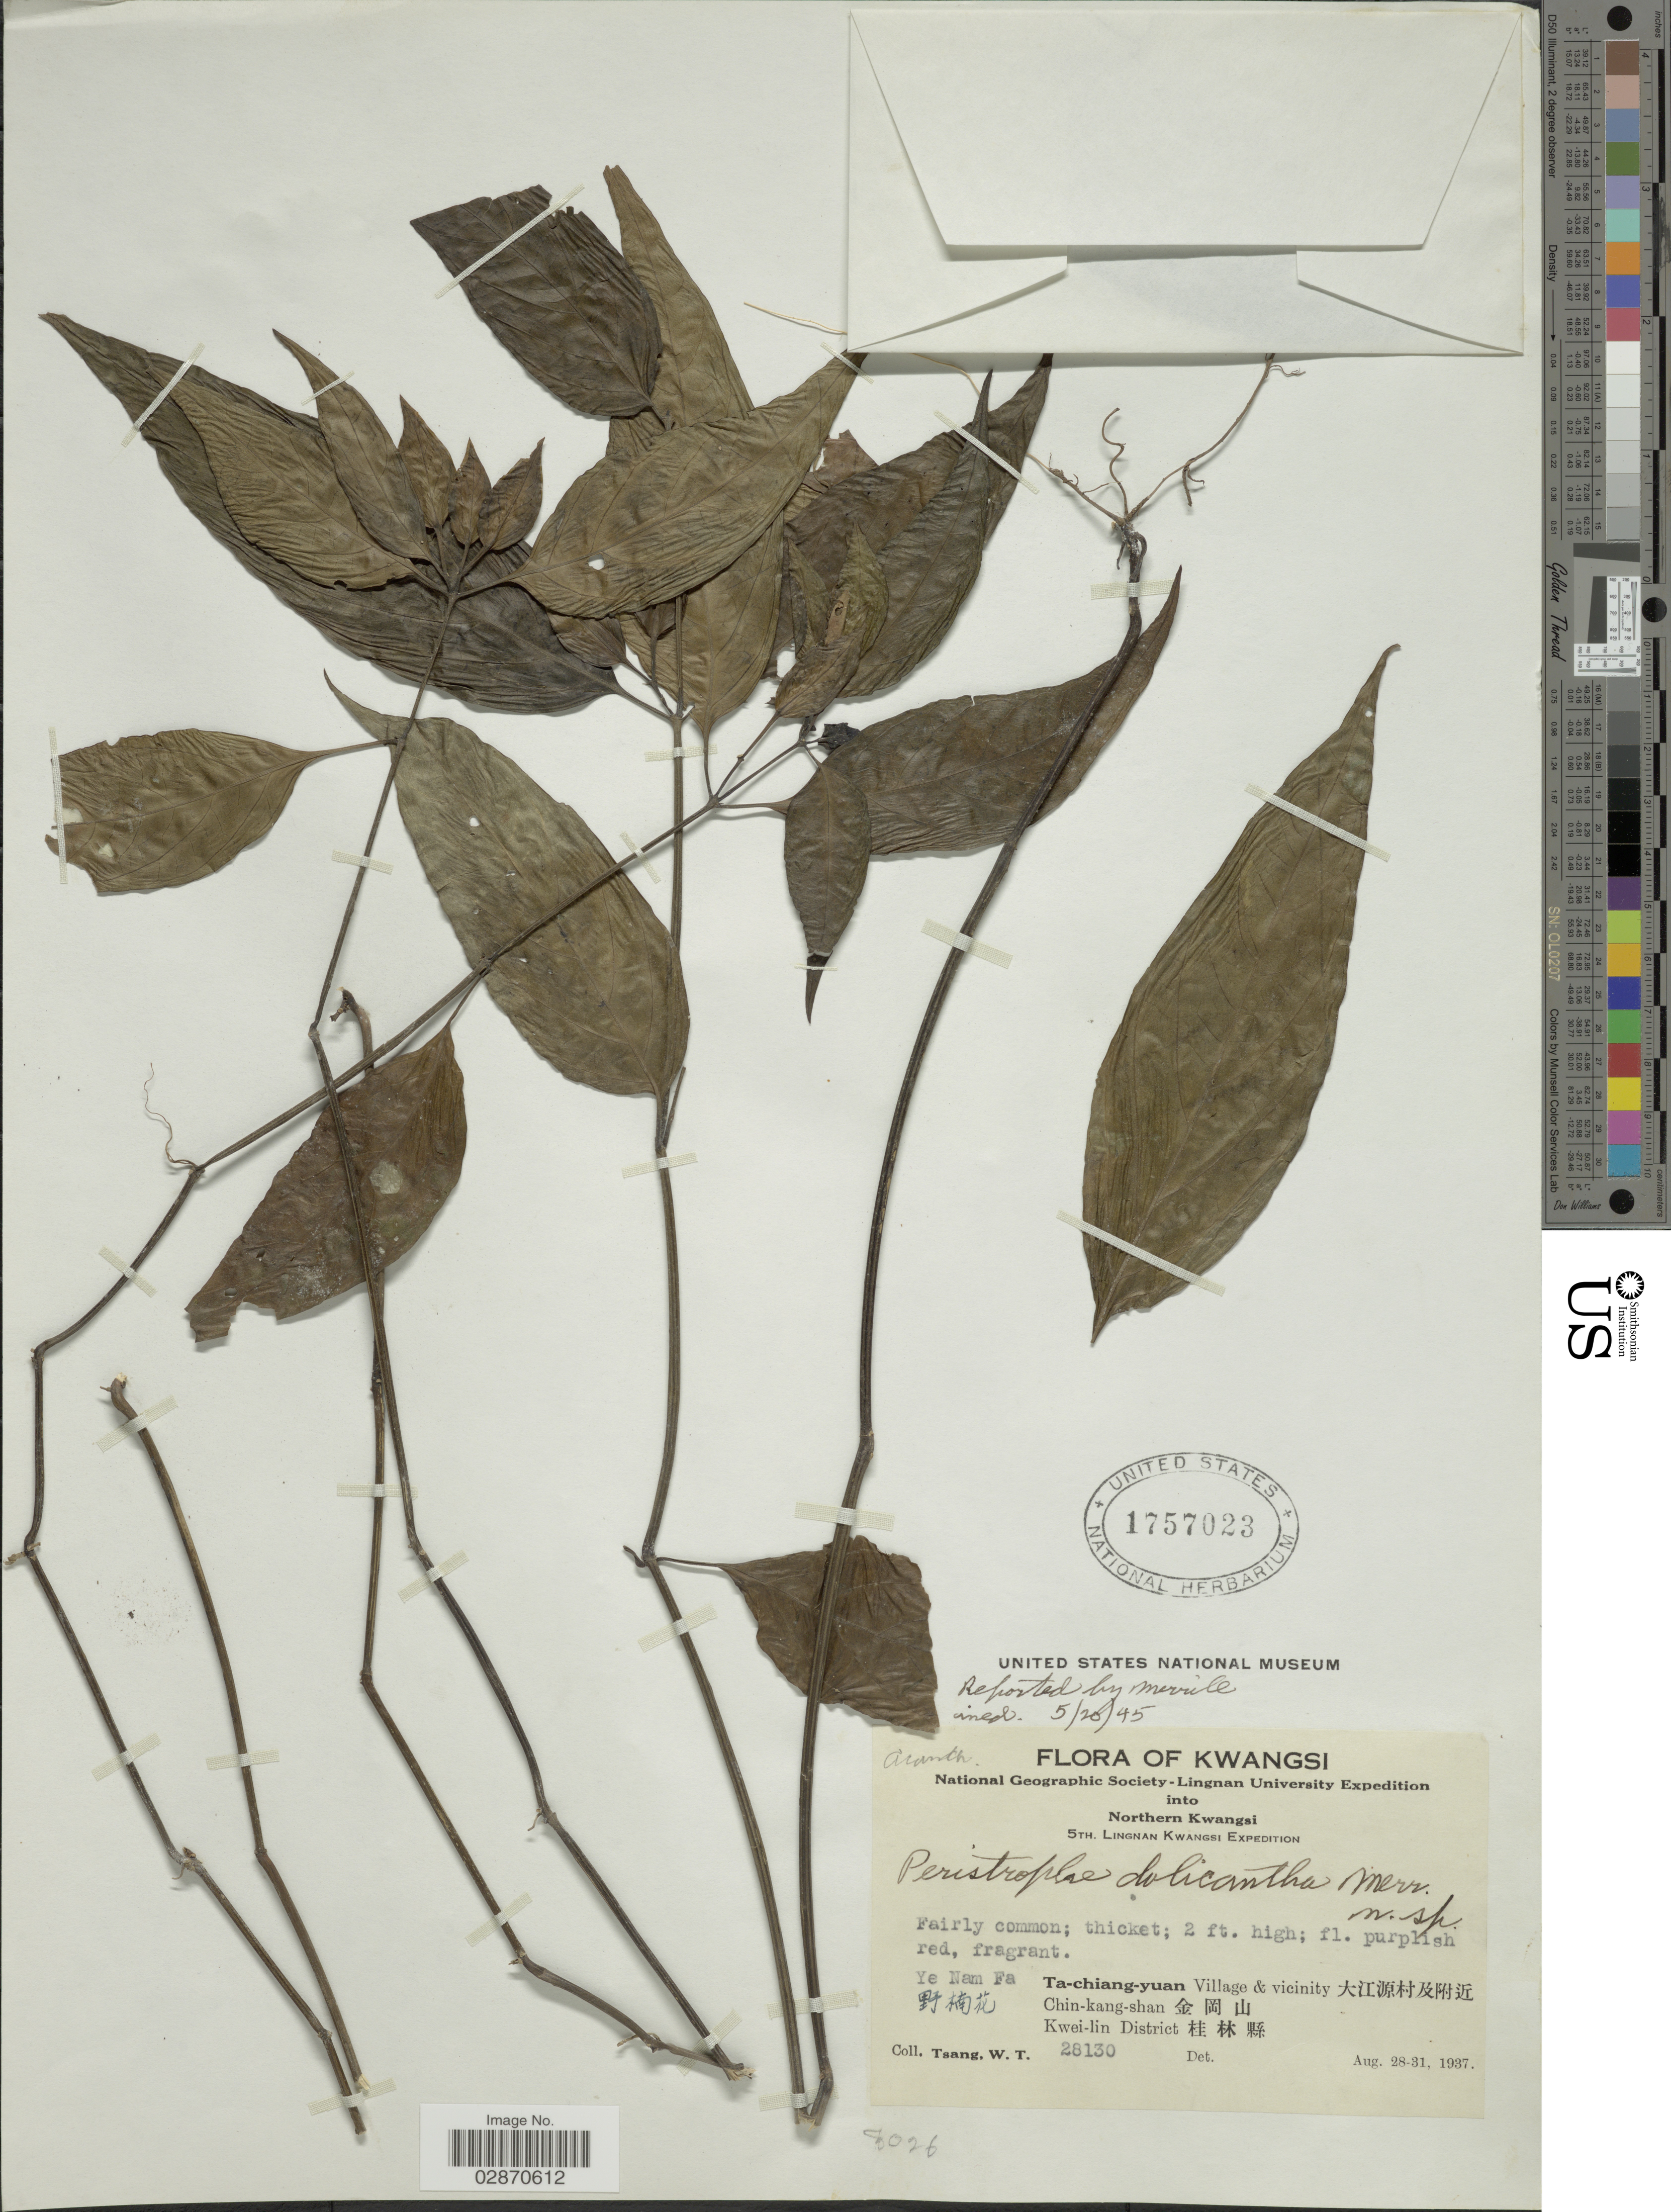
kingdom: Plantae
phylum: Tracheophyta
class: Magnoliopsida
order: Lamiales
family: Acanthaceae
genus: Peristrophe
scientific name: Peristrophe sp.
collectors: W. T. Tsang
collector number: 28130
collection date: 1937-08-28/1937-08-31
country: China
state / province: Guangxi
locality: Kwangsi. Northern Kwangsi. Ye Nam Fa. Ta-chiang-yuan Village & vicinity Chin-kang-shan. Kwi-lin District.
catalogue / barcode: US 1757023